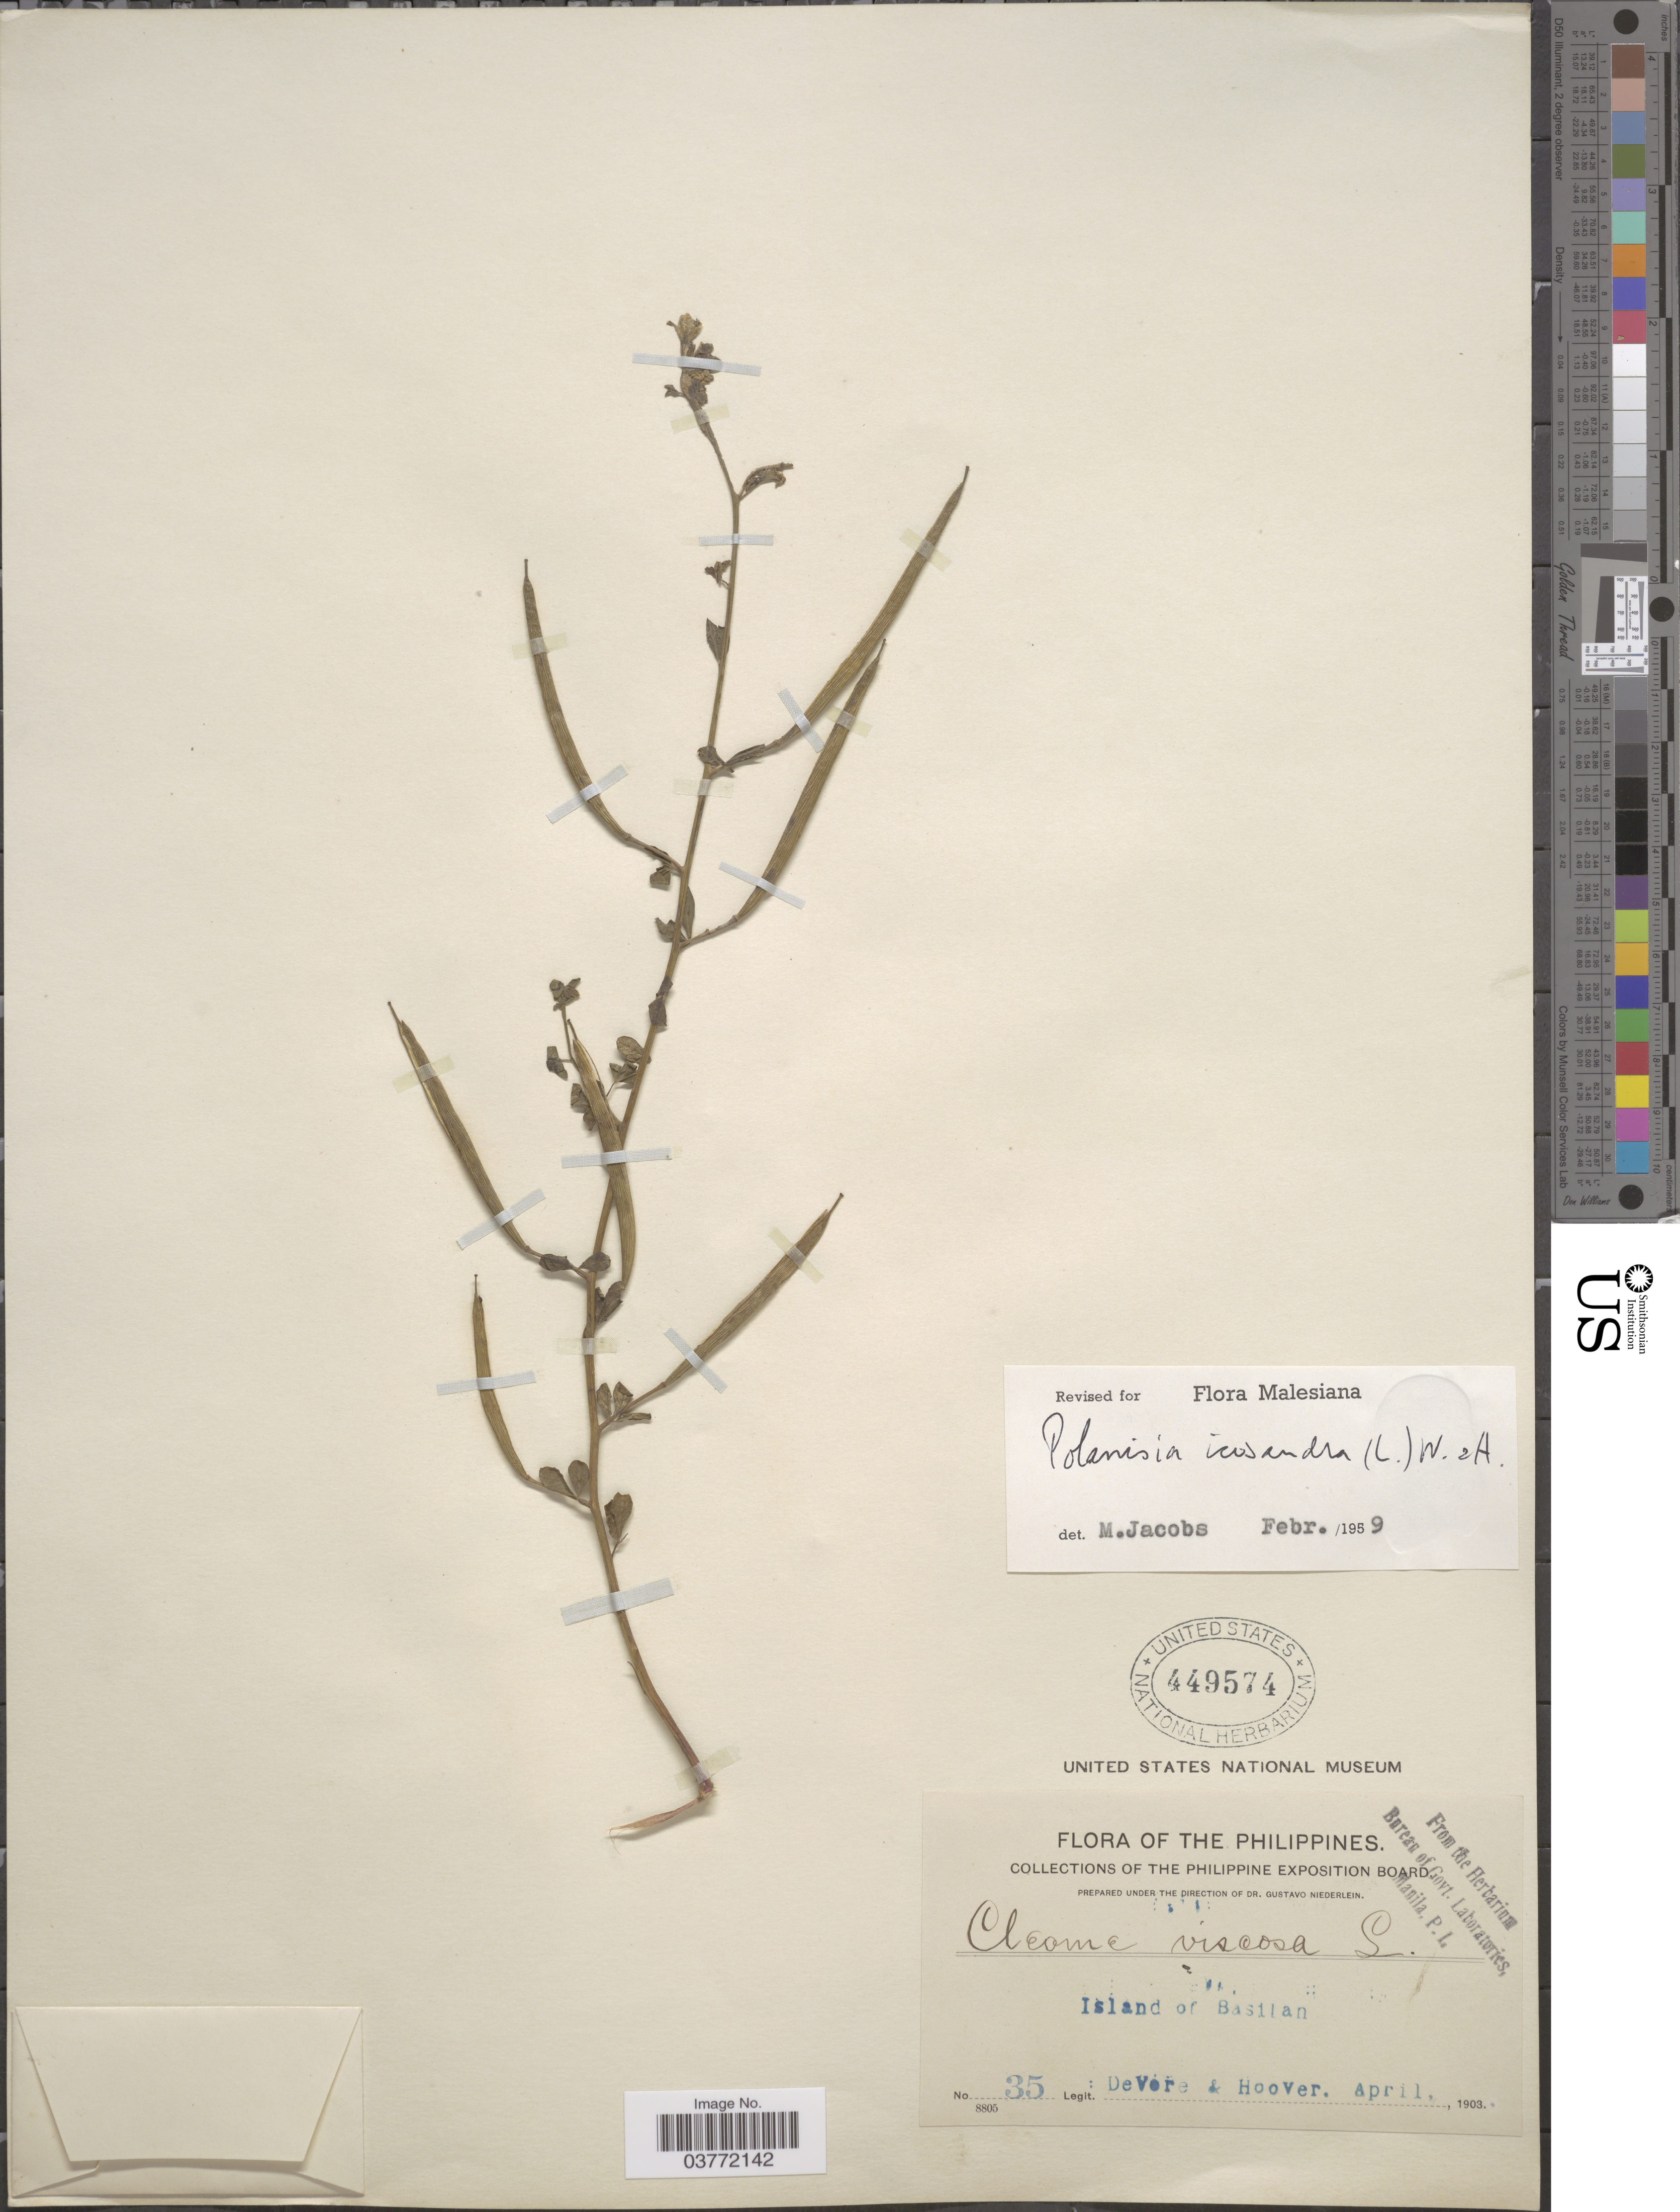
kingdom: Plantae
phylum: Tracheophyta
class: Magnoliopsida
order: Brassicales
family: Cleomaceae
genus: Arivela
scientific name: Arivela viscosa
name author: (L.) Raf.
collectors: -. DeVore & -- Hoover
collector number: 35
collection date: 1903-04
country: Philippines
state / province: Muslim Mindanao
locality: Island of Basilan.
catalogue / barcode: US 449574